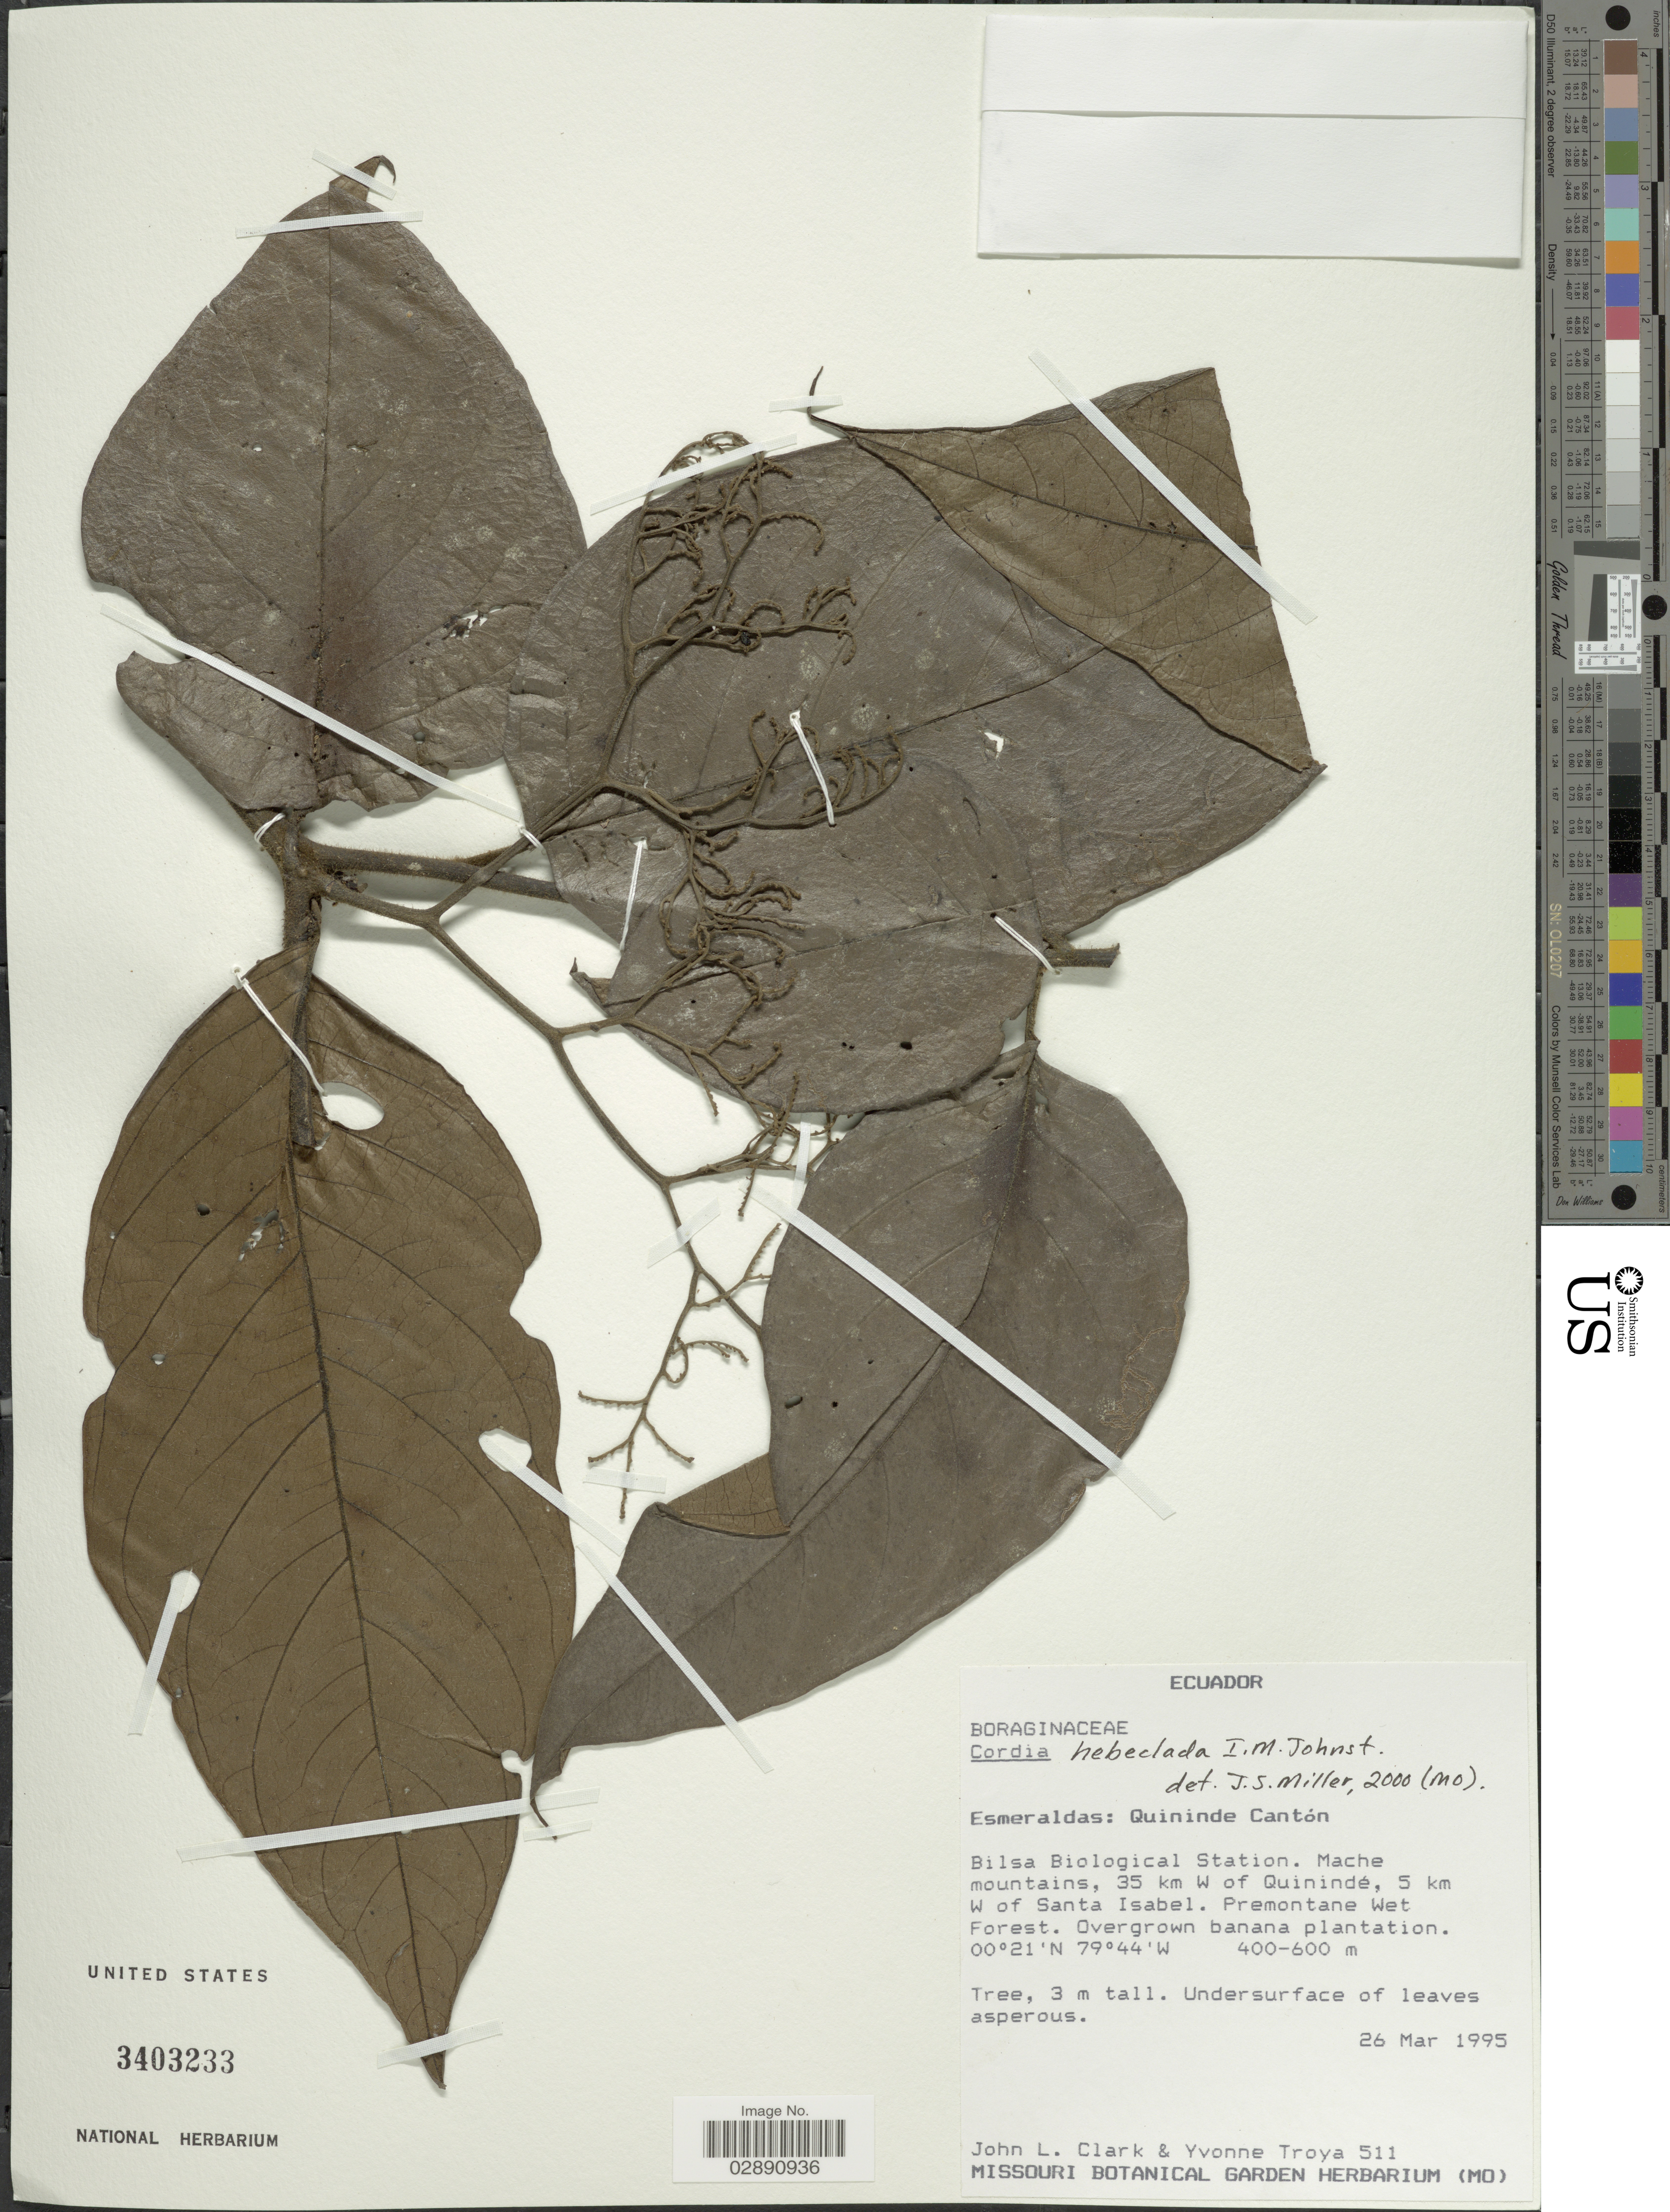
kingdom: Plantae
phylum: Tracheophyta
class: Magnoliopsida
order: Boraginales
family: Cordiaceae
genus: Cordia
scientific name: Cordia hebeclada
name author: I.M. Johnst.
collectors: J. L. Clark & Y. Troya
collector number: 511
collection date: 1995-03-26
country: Ecuador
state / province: Esmeraldas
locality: Quininde Cantón. Bilsa Biological Station. Mache mountains, 35 km W of Quinindé, 5 km W of Santa Isabel.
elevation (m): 400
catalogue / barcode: US 3403233